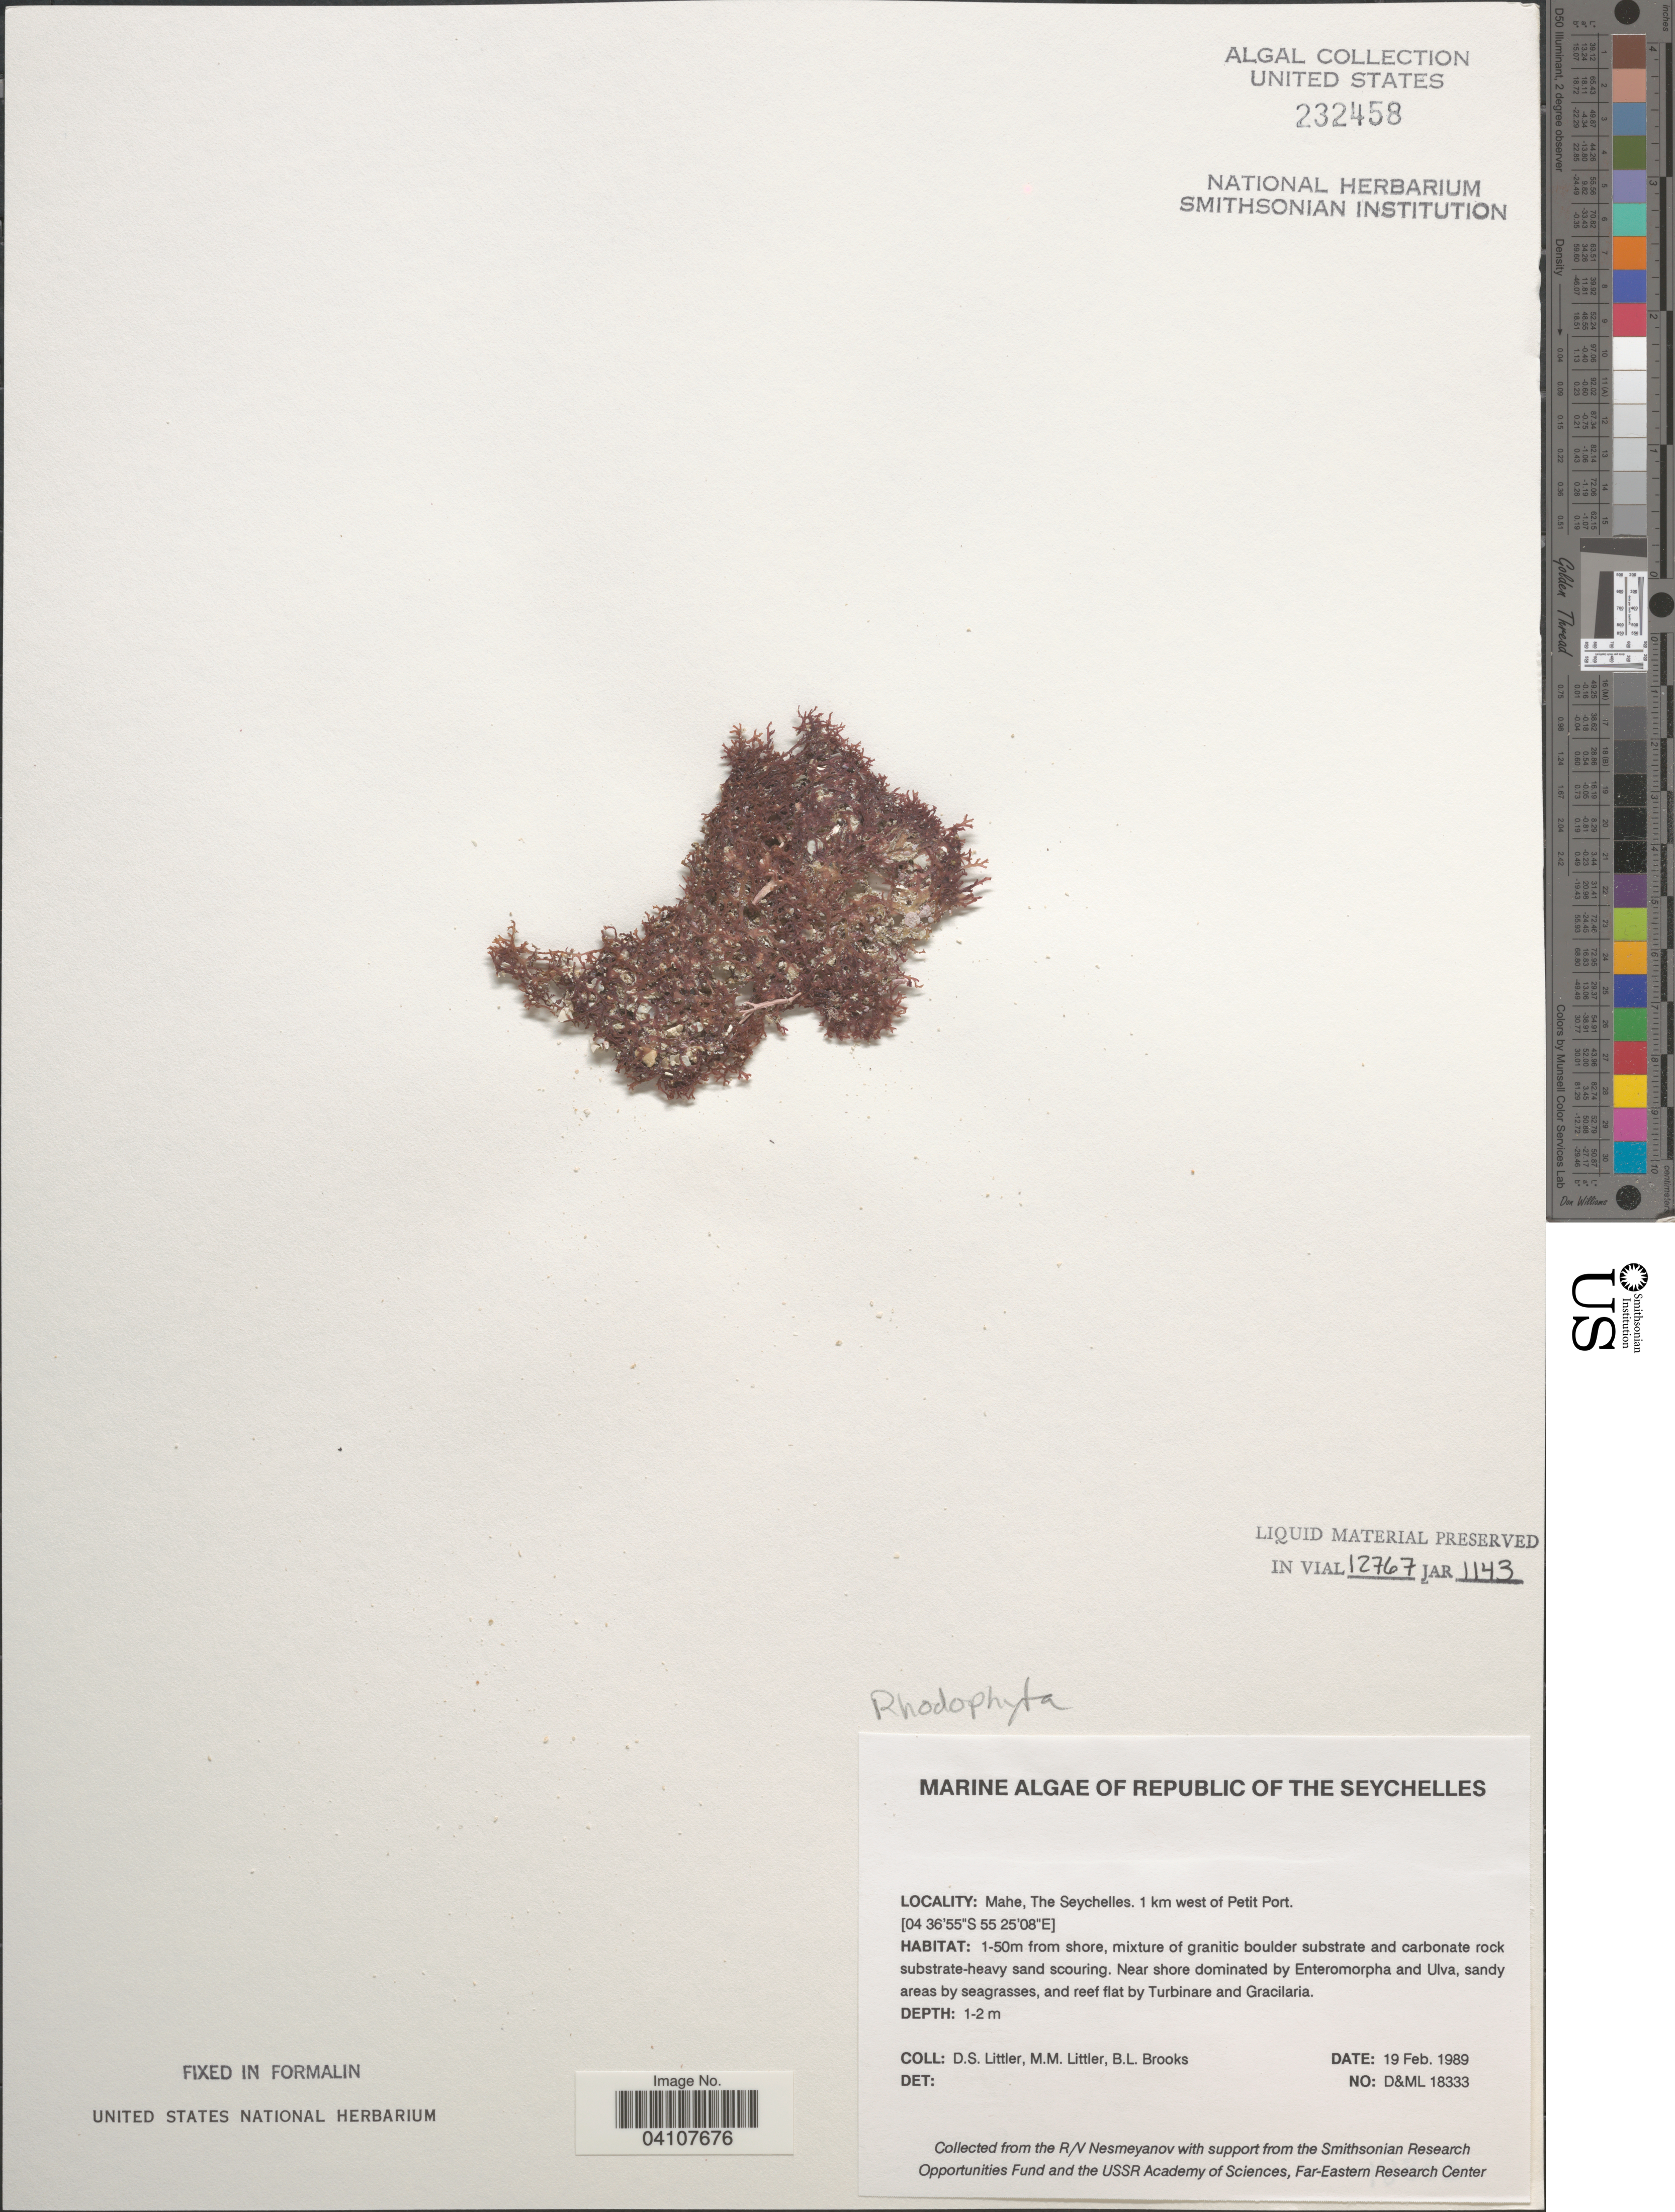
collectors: D. S. Littler & B. Brooks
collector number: D&ML18333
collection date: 1989-02-19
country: Seychelles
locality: Republic of the Seychelles. Mahe. 1 km west of Petit Port. 1-50m from shore.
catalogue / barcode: US 232458